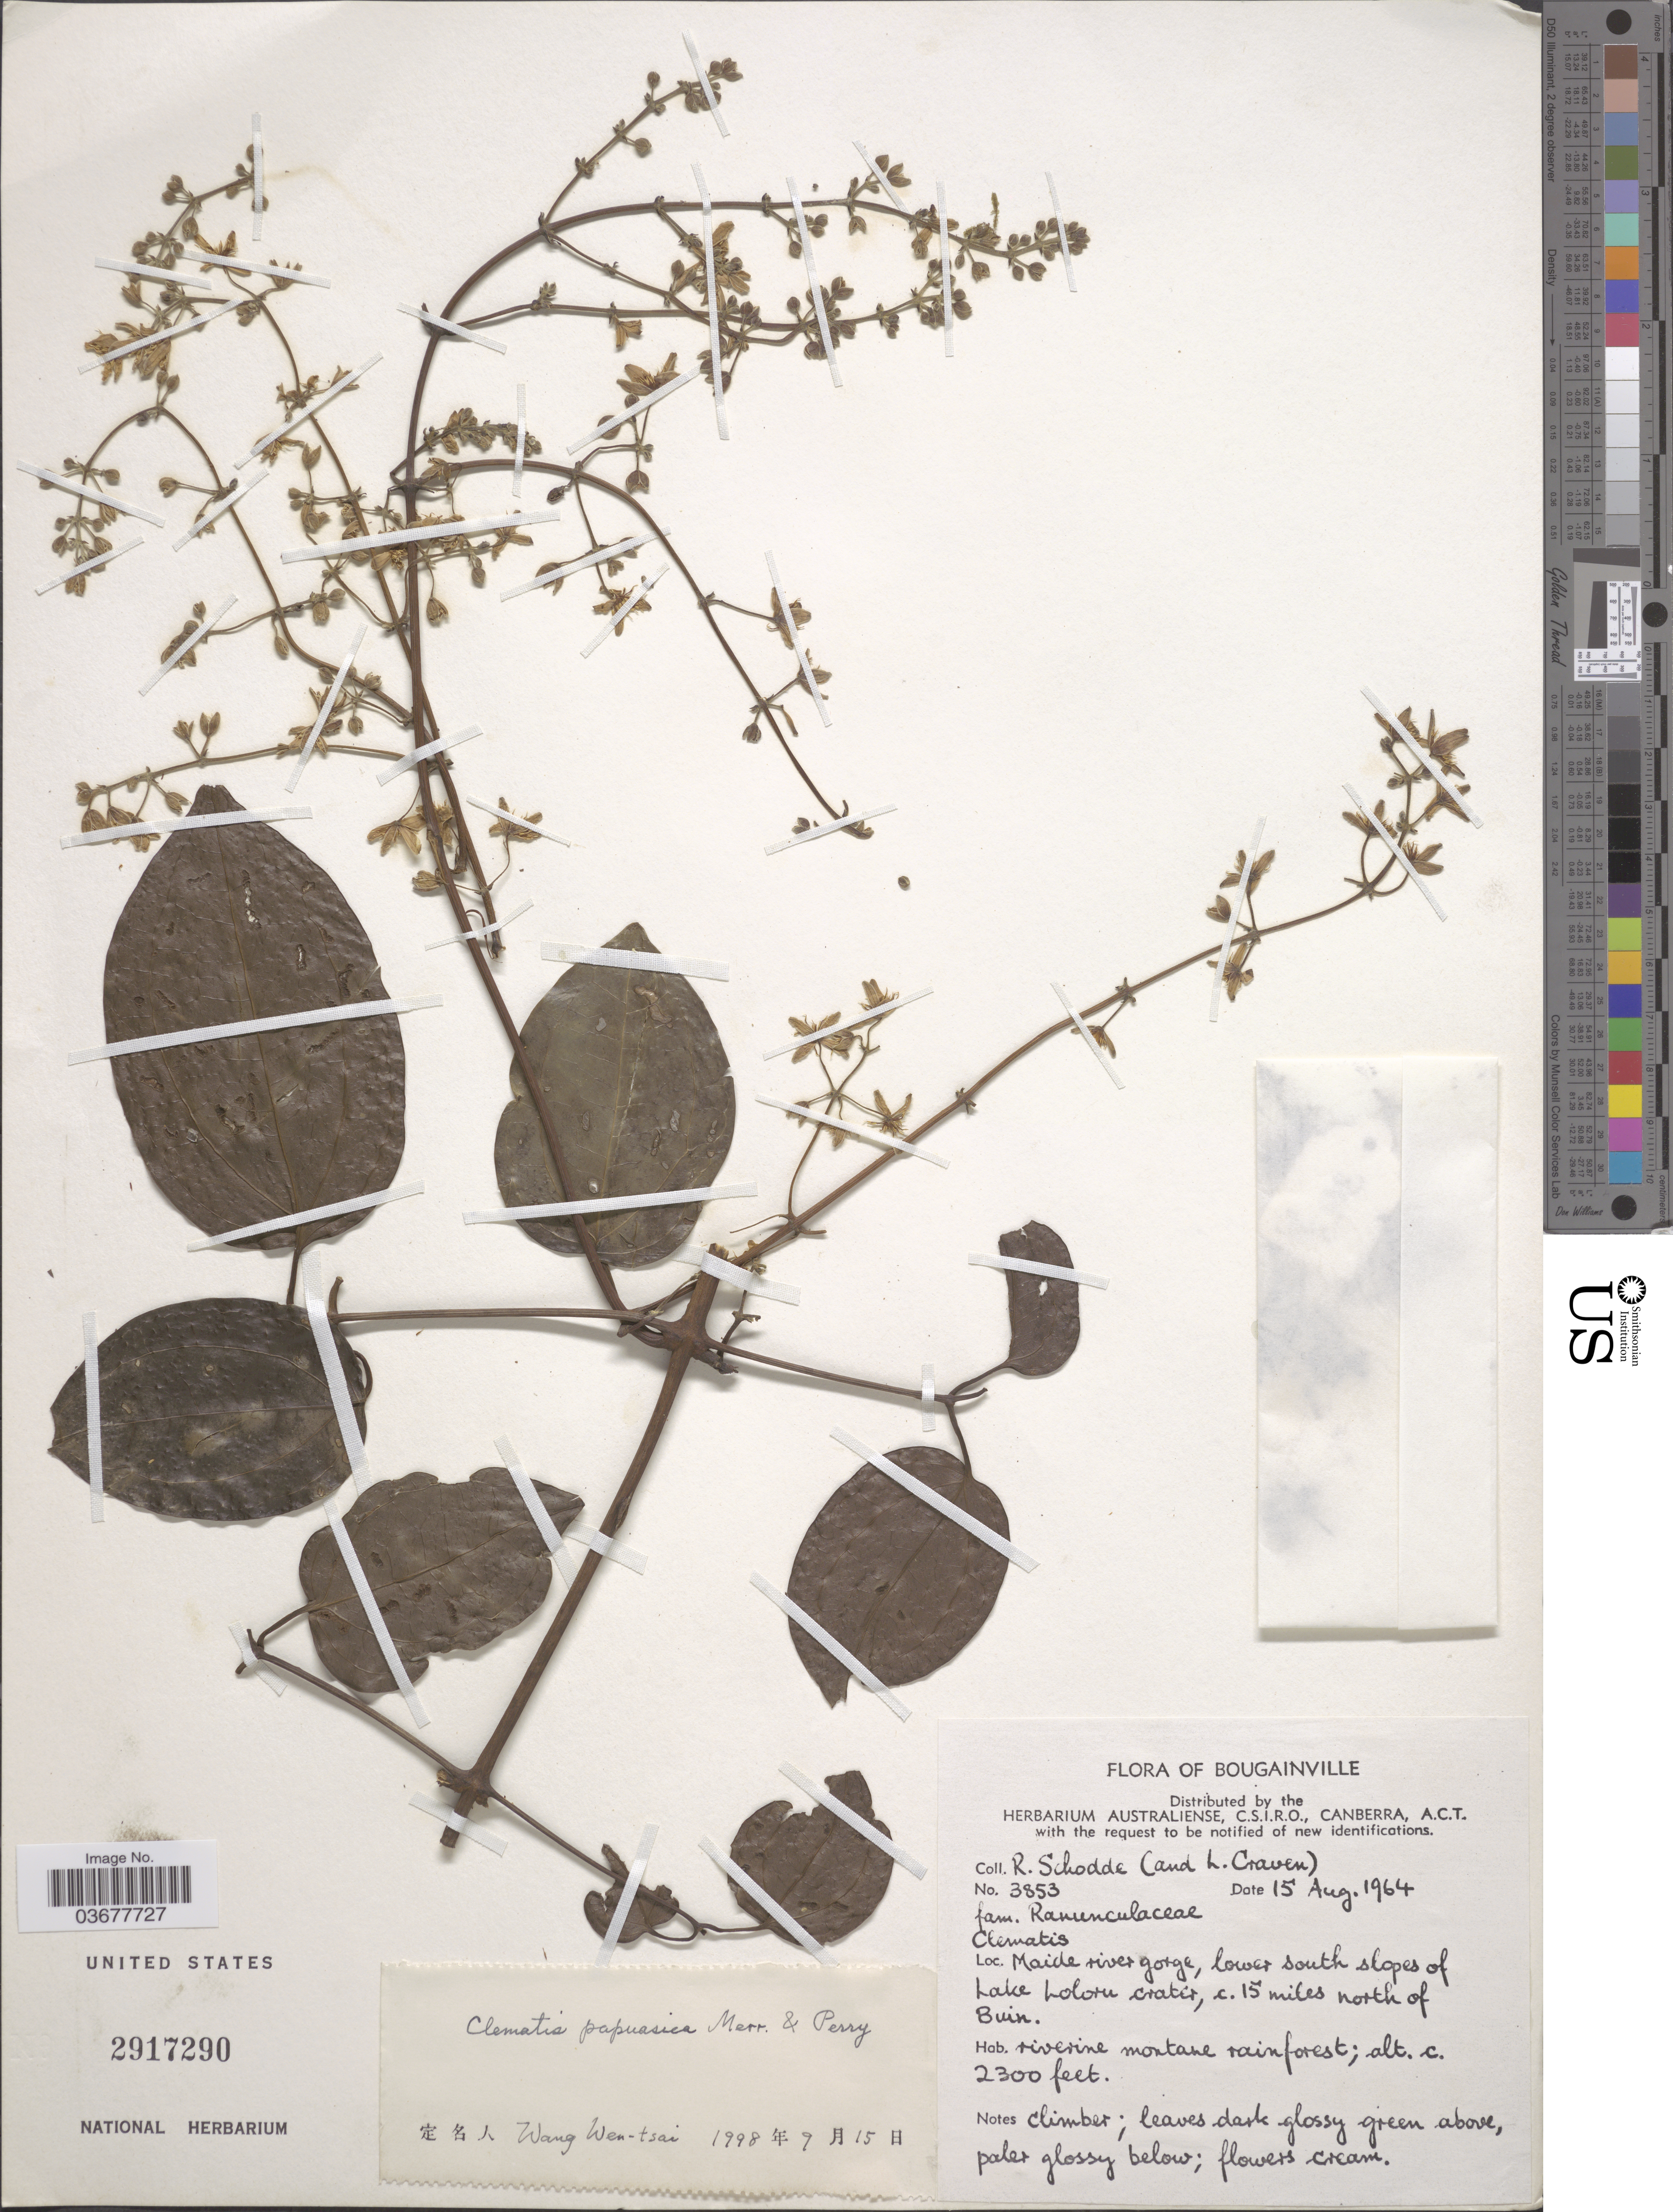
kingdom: Plantae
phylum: Tracheophyta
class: Magnoliopsida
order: Ranunculales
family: Ranunculaceae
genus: Clematis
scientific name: Clematis papuasica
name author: Merr. & L.M. Perry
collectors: R. Schodde & L. A. Craven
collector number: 3853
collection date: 1964-08-15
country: Papua New Guinea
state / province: Bougainville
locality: Maide river gorge, lower south slopes of Lake Lolomi crater, c. 15 miles north of Buin.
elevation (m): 701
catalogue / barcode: US 2917290